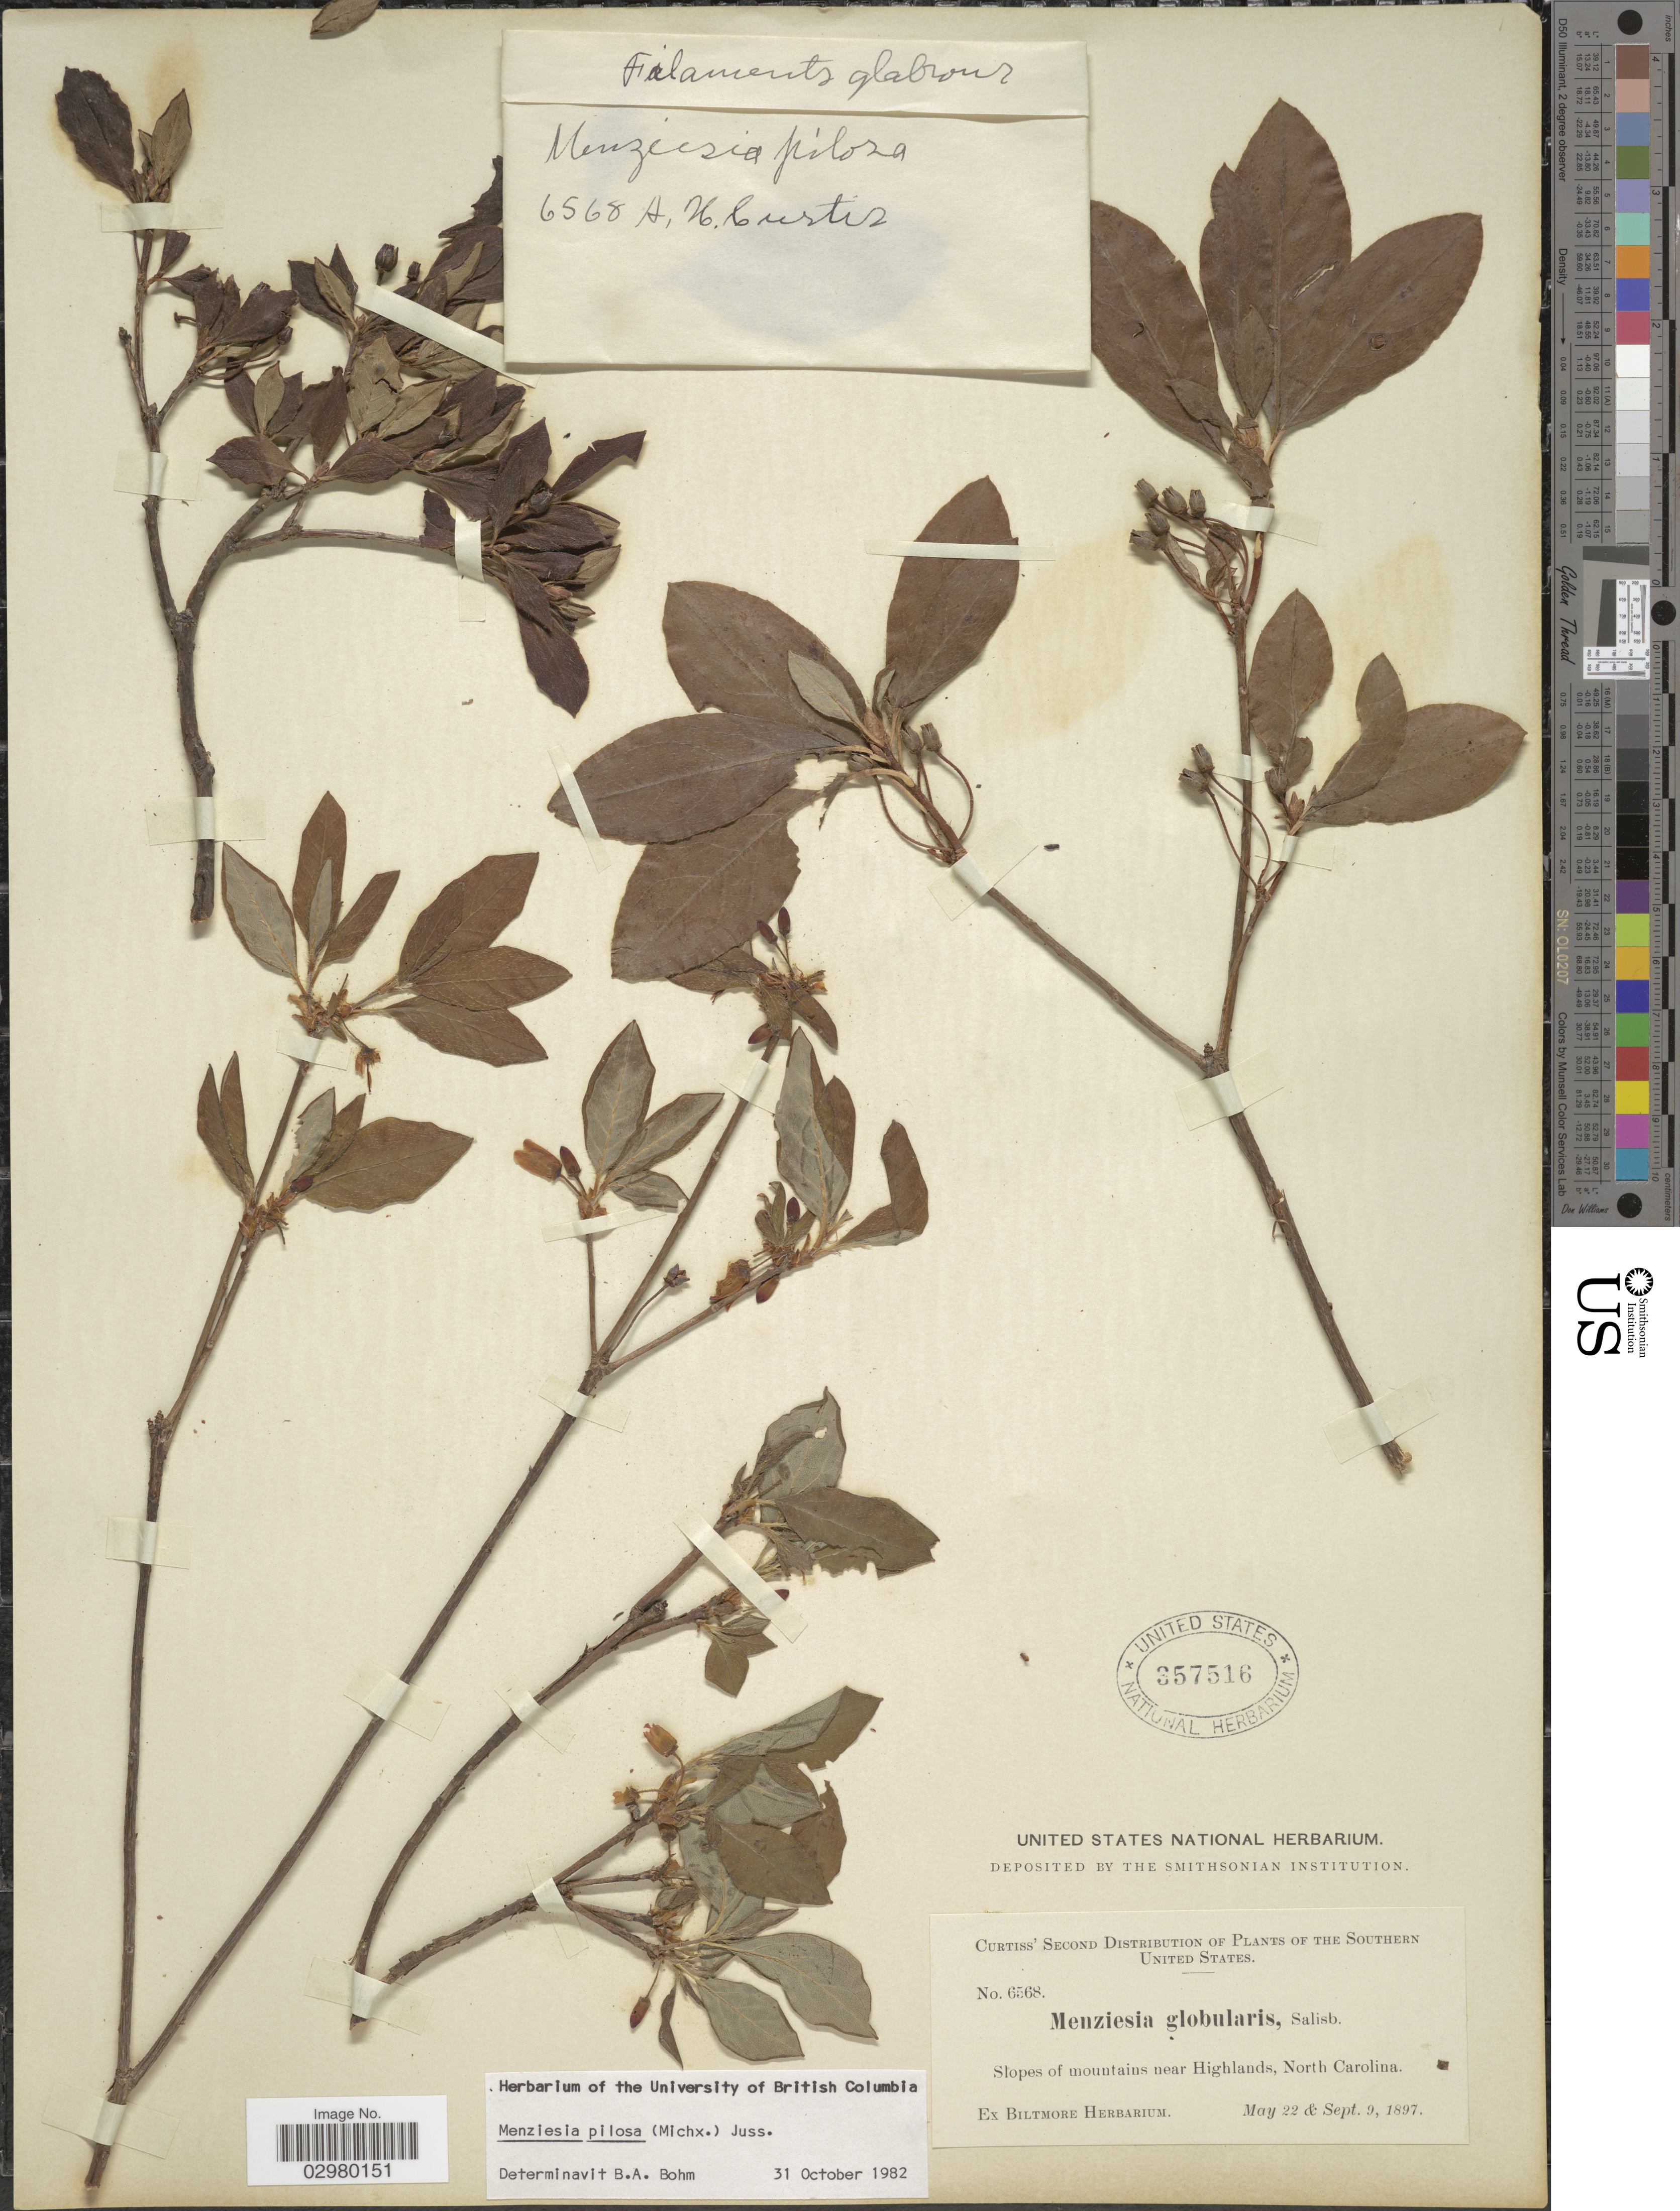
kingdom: Plantae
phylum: Tracheophyta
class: Magnoliopsida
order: Ericales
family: Ericaceae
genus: Menziesia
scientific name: Menziesia pilosa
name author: (Michx.) Juss.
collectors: ex herb. Biltmore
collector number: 6568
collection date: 1897-05-22/1897-09-09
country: United States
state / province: North Carolina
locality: Southern United States. Slopes of mountains near Highlands.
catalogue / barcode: US 357516